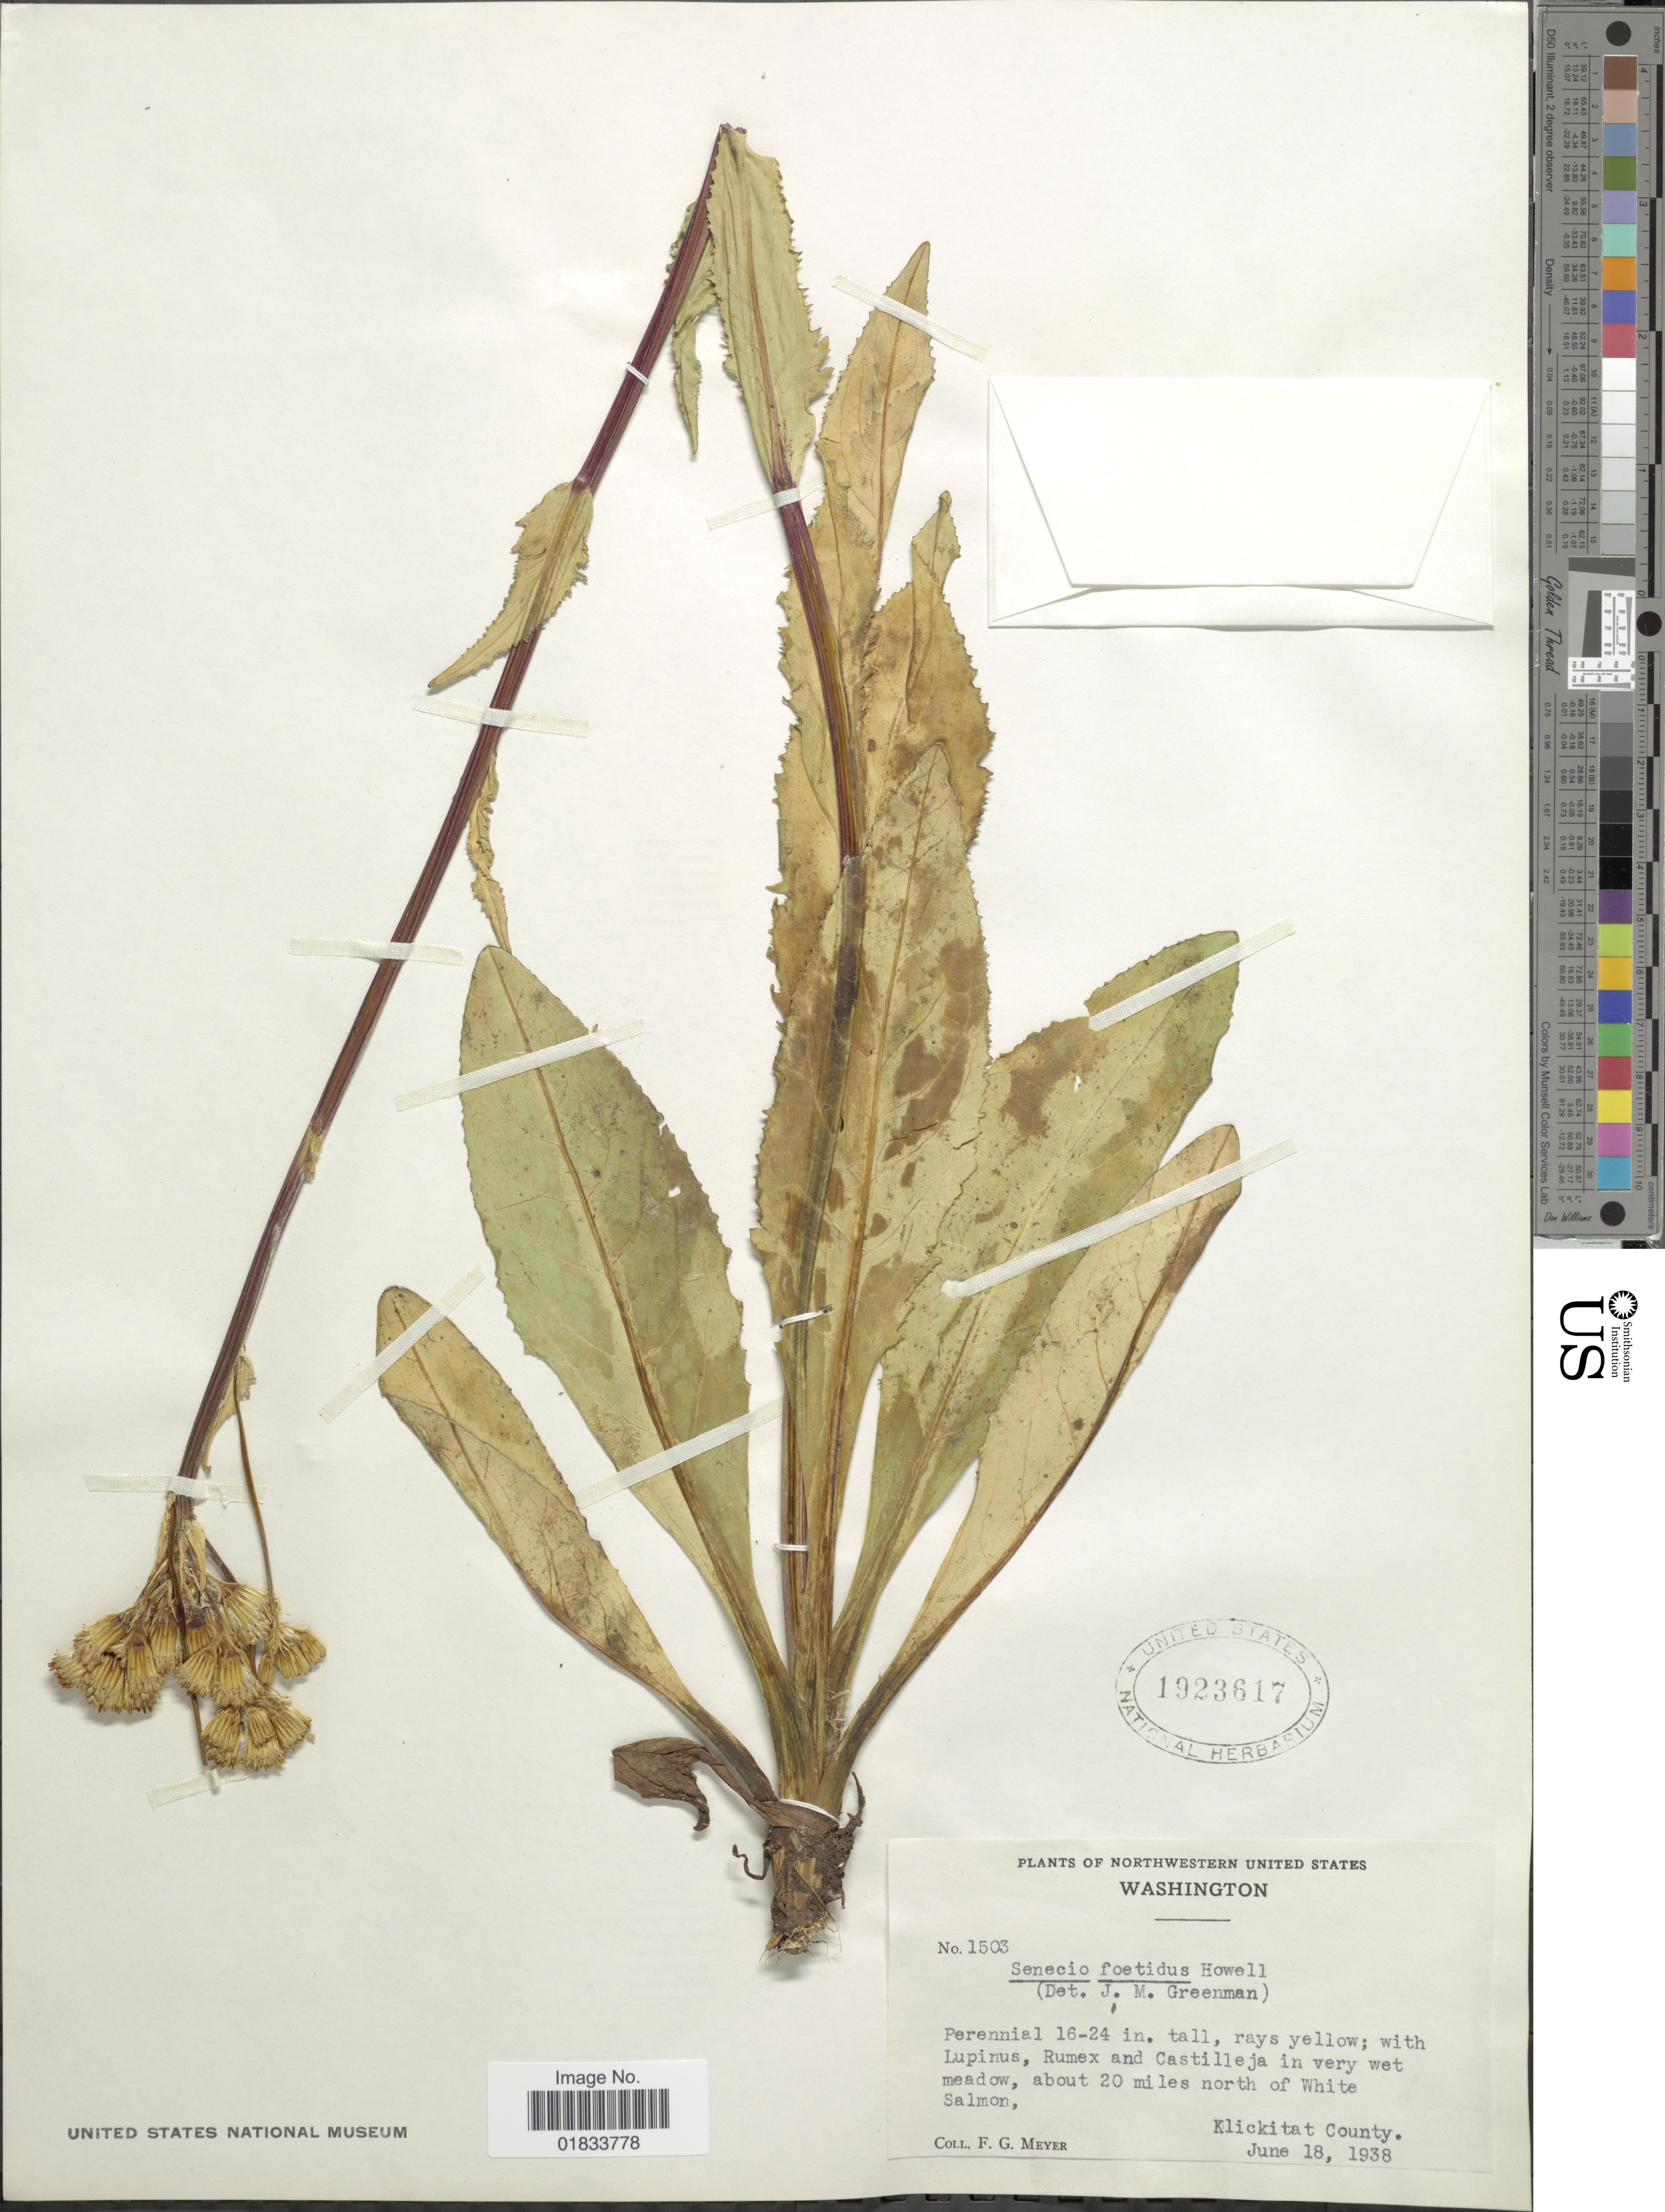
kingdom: Plantae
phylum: Tracheophyta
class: Magnoliopsida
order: Asterales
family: Asteraceae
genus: Senecio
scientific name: Senecio foetidus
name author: Howell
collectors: F. G. Meyer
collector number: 1503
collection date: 1938-06-18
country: United States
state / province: Washington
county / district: Klickitat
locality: Northwestern United States, about 20 miles north of White Salmon, Klickitat County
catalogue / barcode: US 1923617